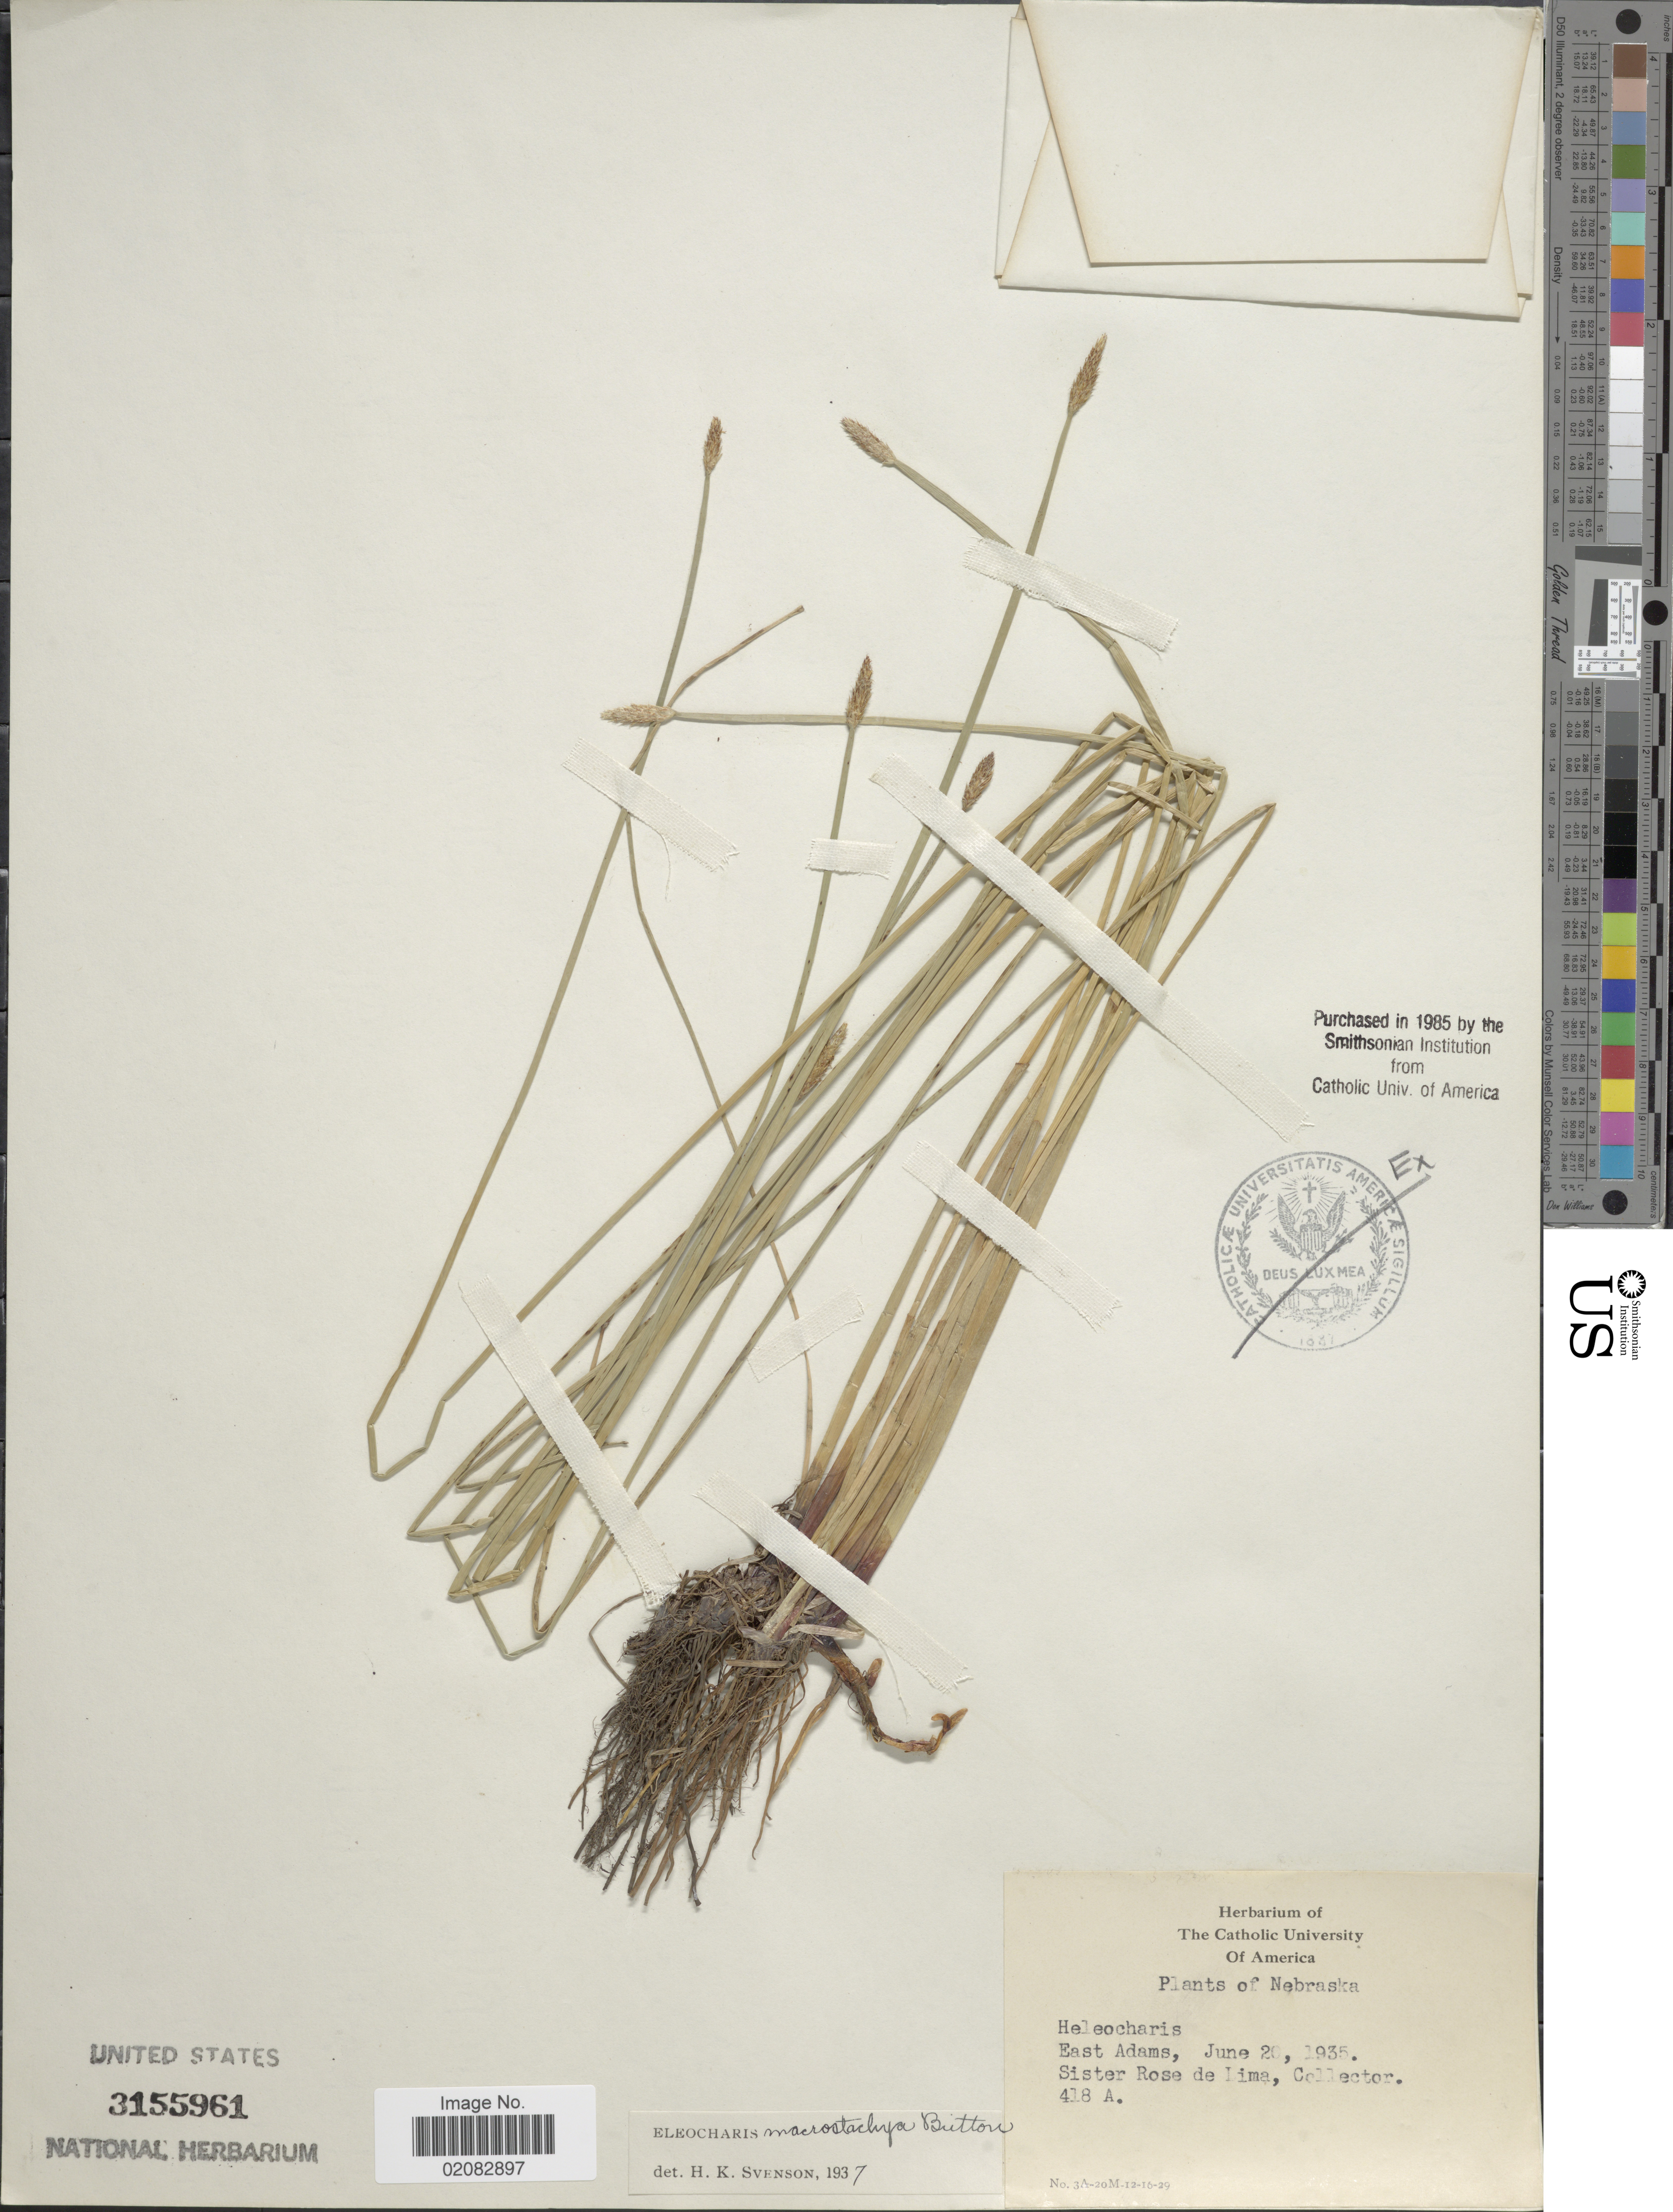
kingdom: Plantae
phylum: Tracheophyta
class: Liliopsida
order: Poales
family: Cyperaceae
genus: Eleocharis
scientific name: Eleocharis macrostachya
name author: Britton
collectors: R. De Lima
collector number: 418A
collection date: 1935-06-20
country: United States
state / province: Nebraska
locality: East Adams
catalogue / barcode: US 3155961